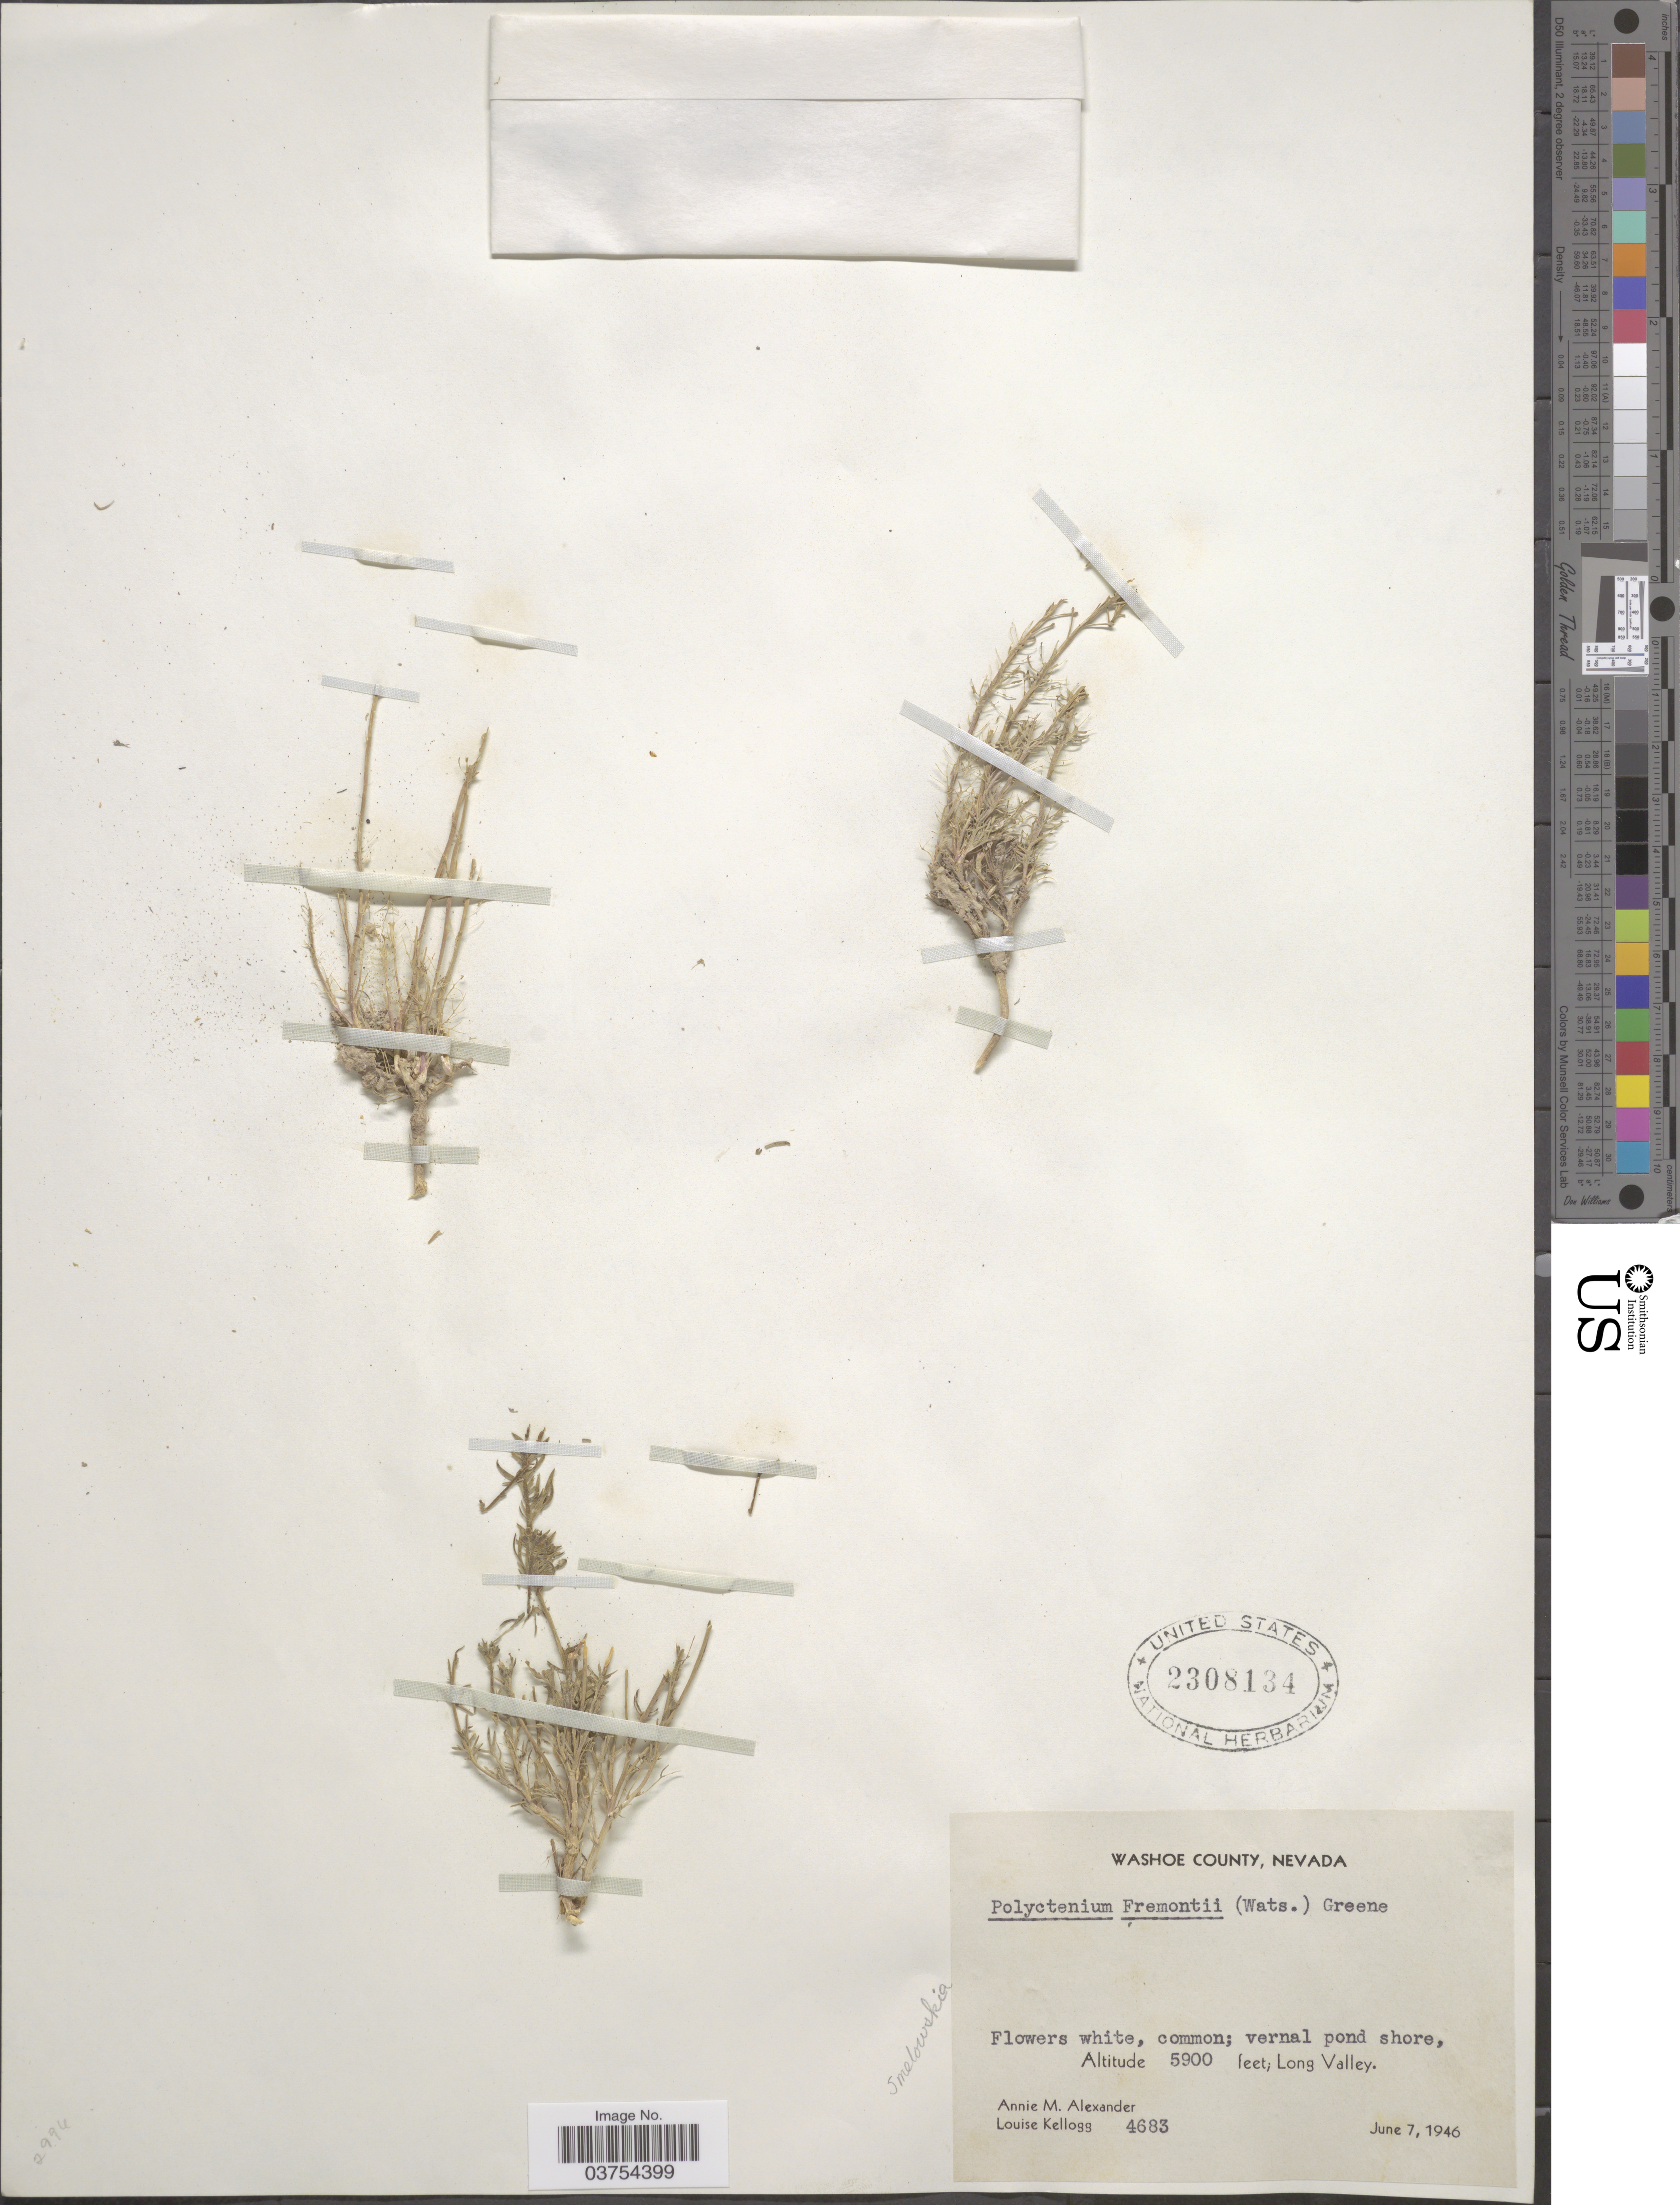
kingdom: Plantae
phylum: Tracheophyta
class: Magnoliopsida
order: Brassicales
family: Brassicaceae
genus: Smelowskia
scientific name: Smelowskia fremontii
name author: S. Watson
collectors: A. M. Alexander & L. Kellogg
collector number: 4683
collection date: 1946-06-07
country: United States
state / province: Nevada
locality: Washoe County. Long Valley.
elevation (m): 1798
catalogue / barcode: US 2308134